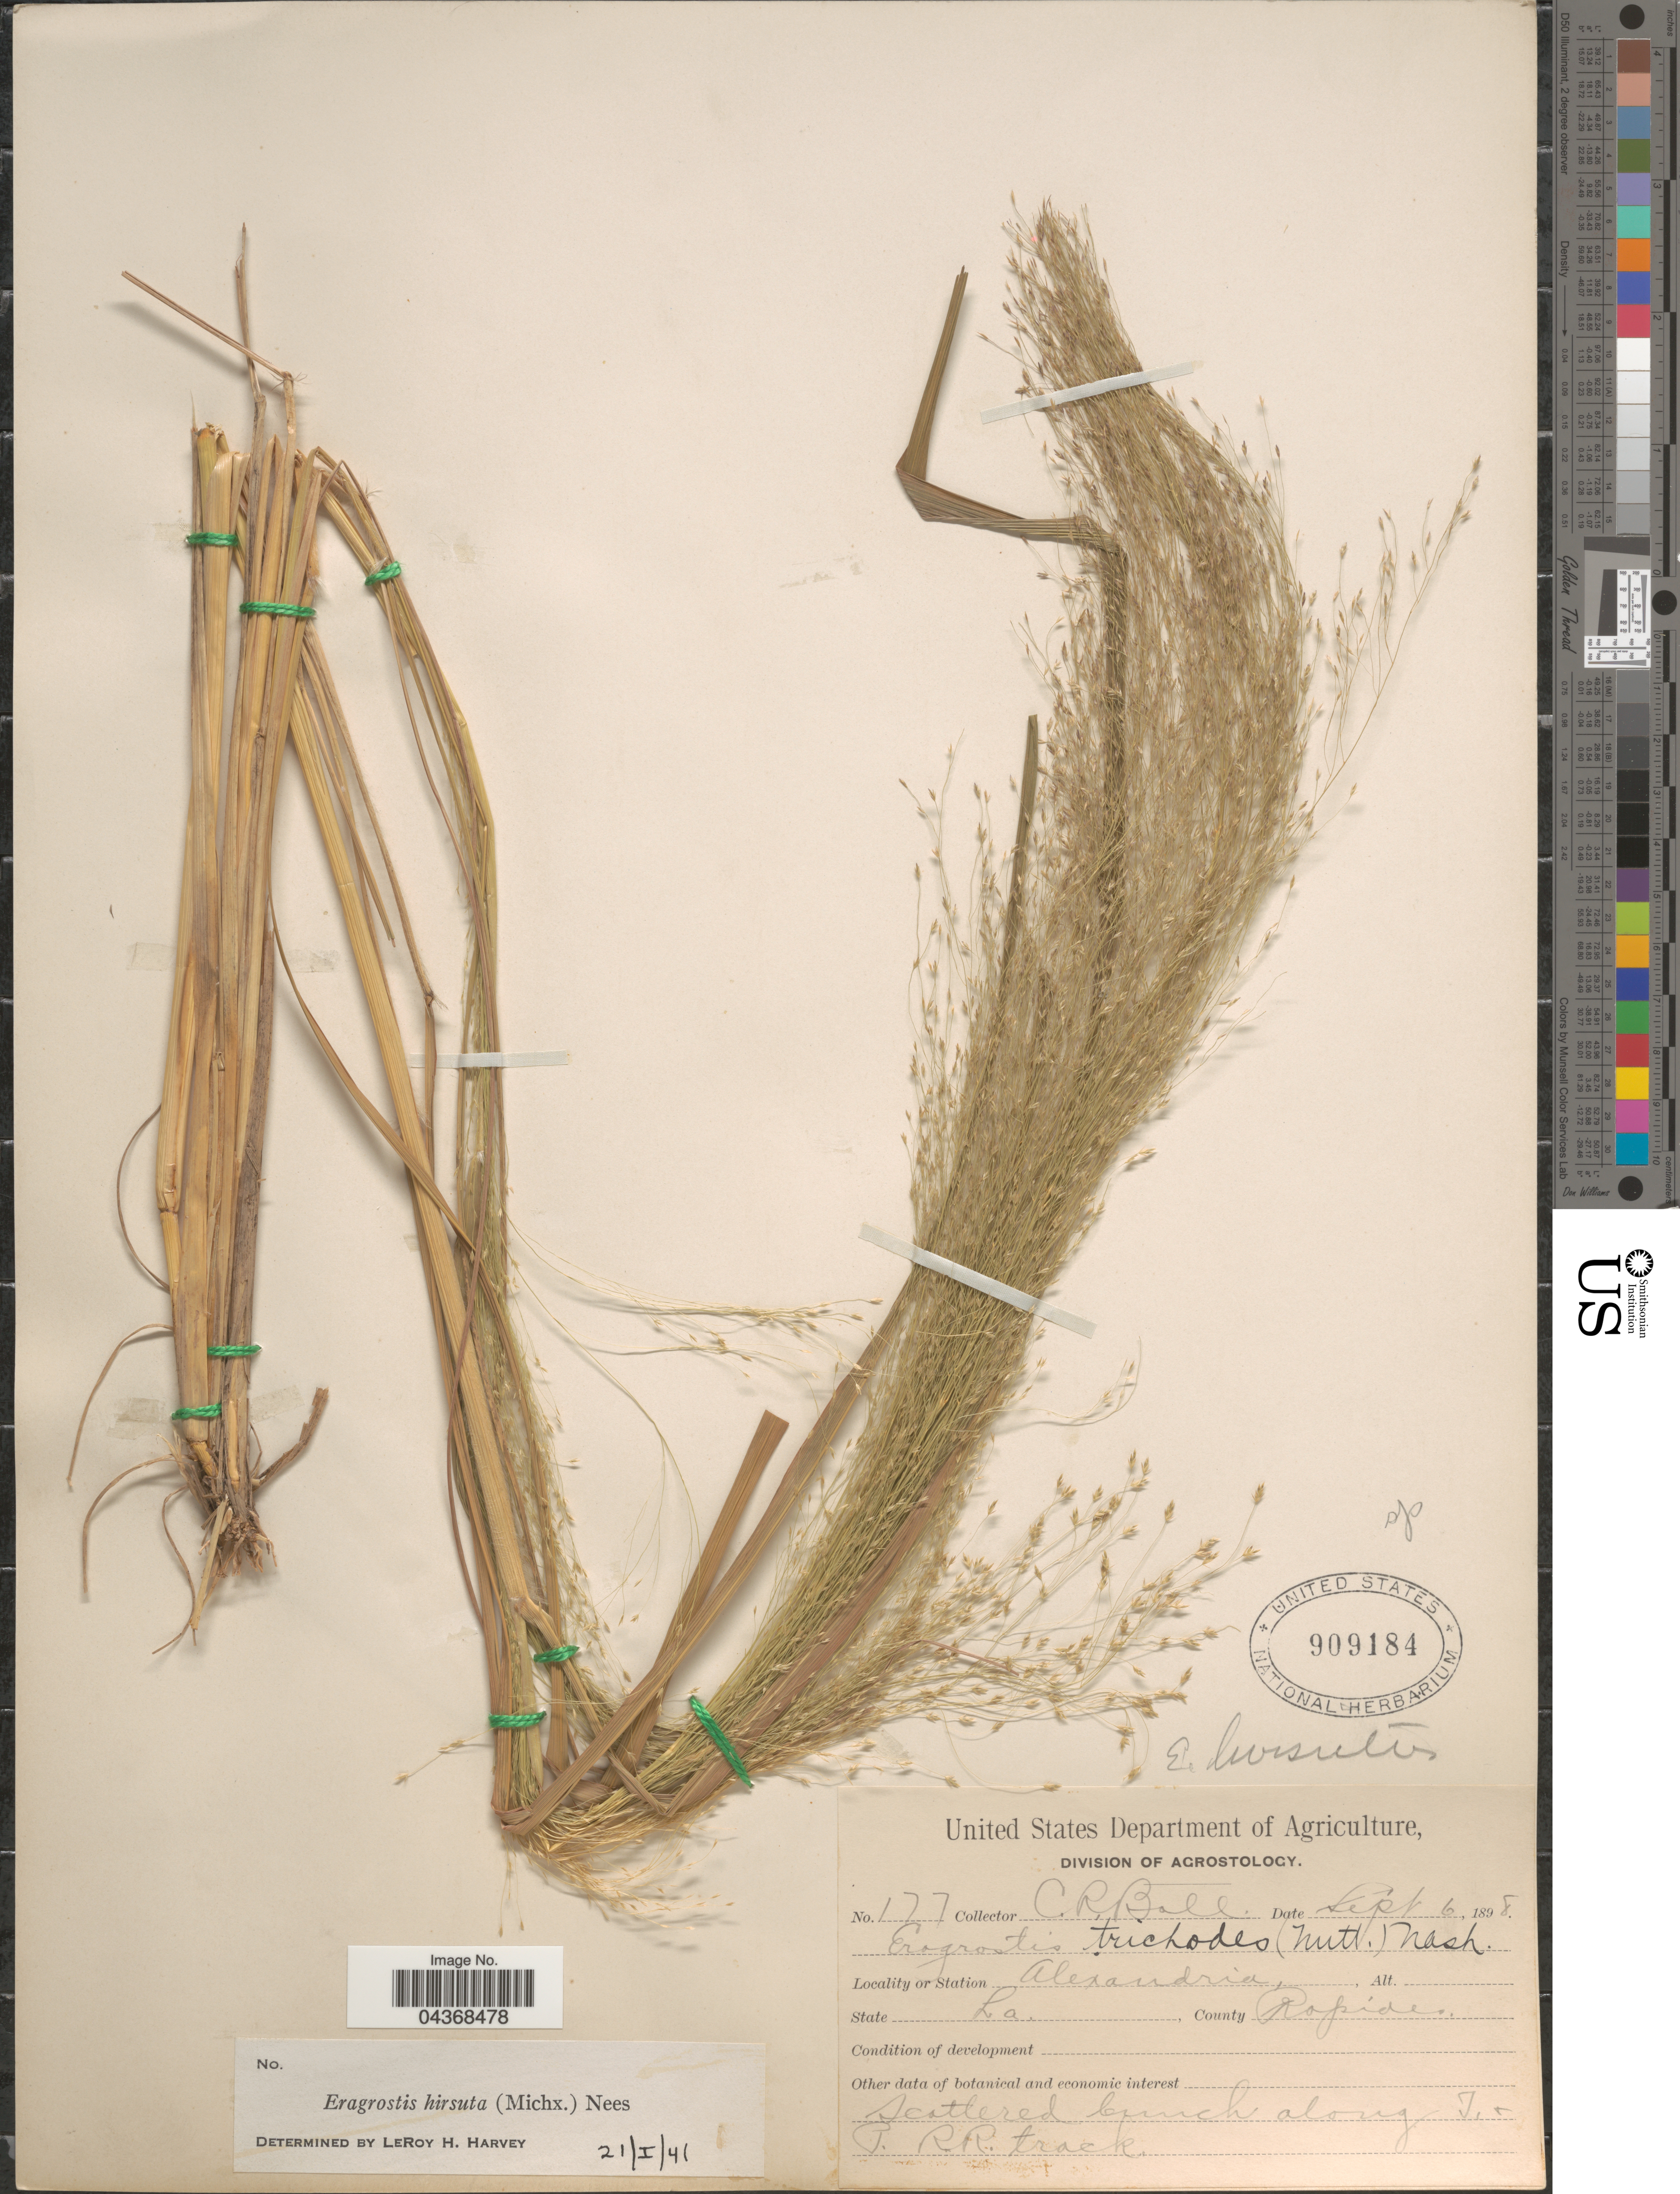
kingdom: Plantae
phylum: Tracheophyta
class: Liliopsida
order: Poales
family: Poaceae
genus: Eragrostis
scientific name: Eragrostis hirsuta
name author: (Michx.) Nees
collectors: C. R. Ball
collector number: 177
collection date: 1898-09-06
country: United States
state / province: Louisiana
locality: Alexandria. County Rapides. Along T. & P. R.R. track.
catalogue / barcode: US 909184